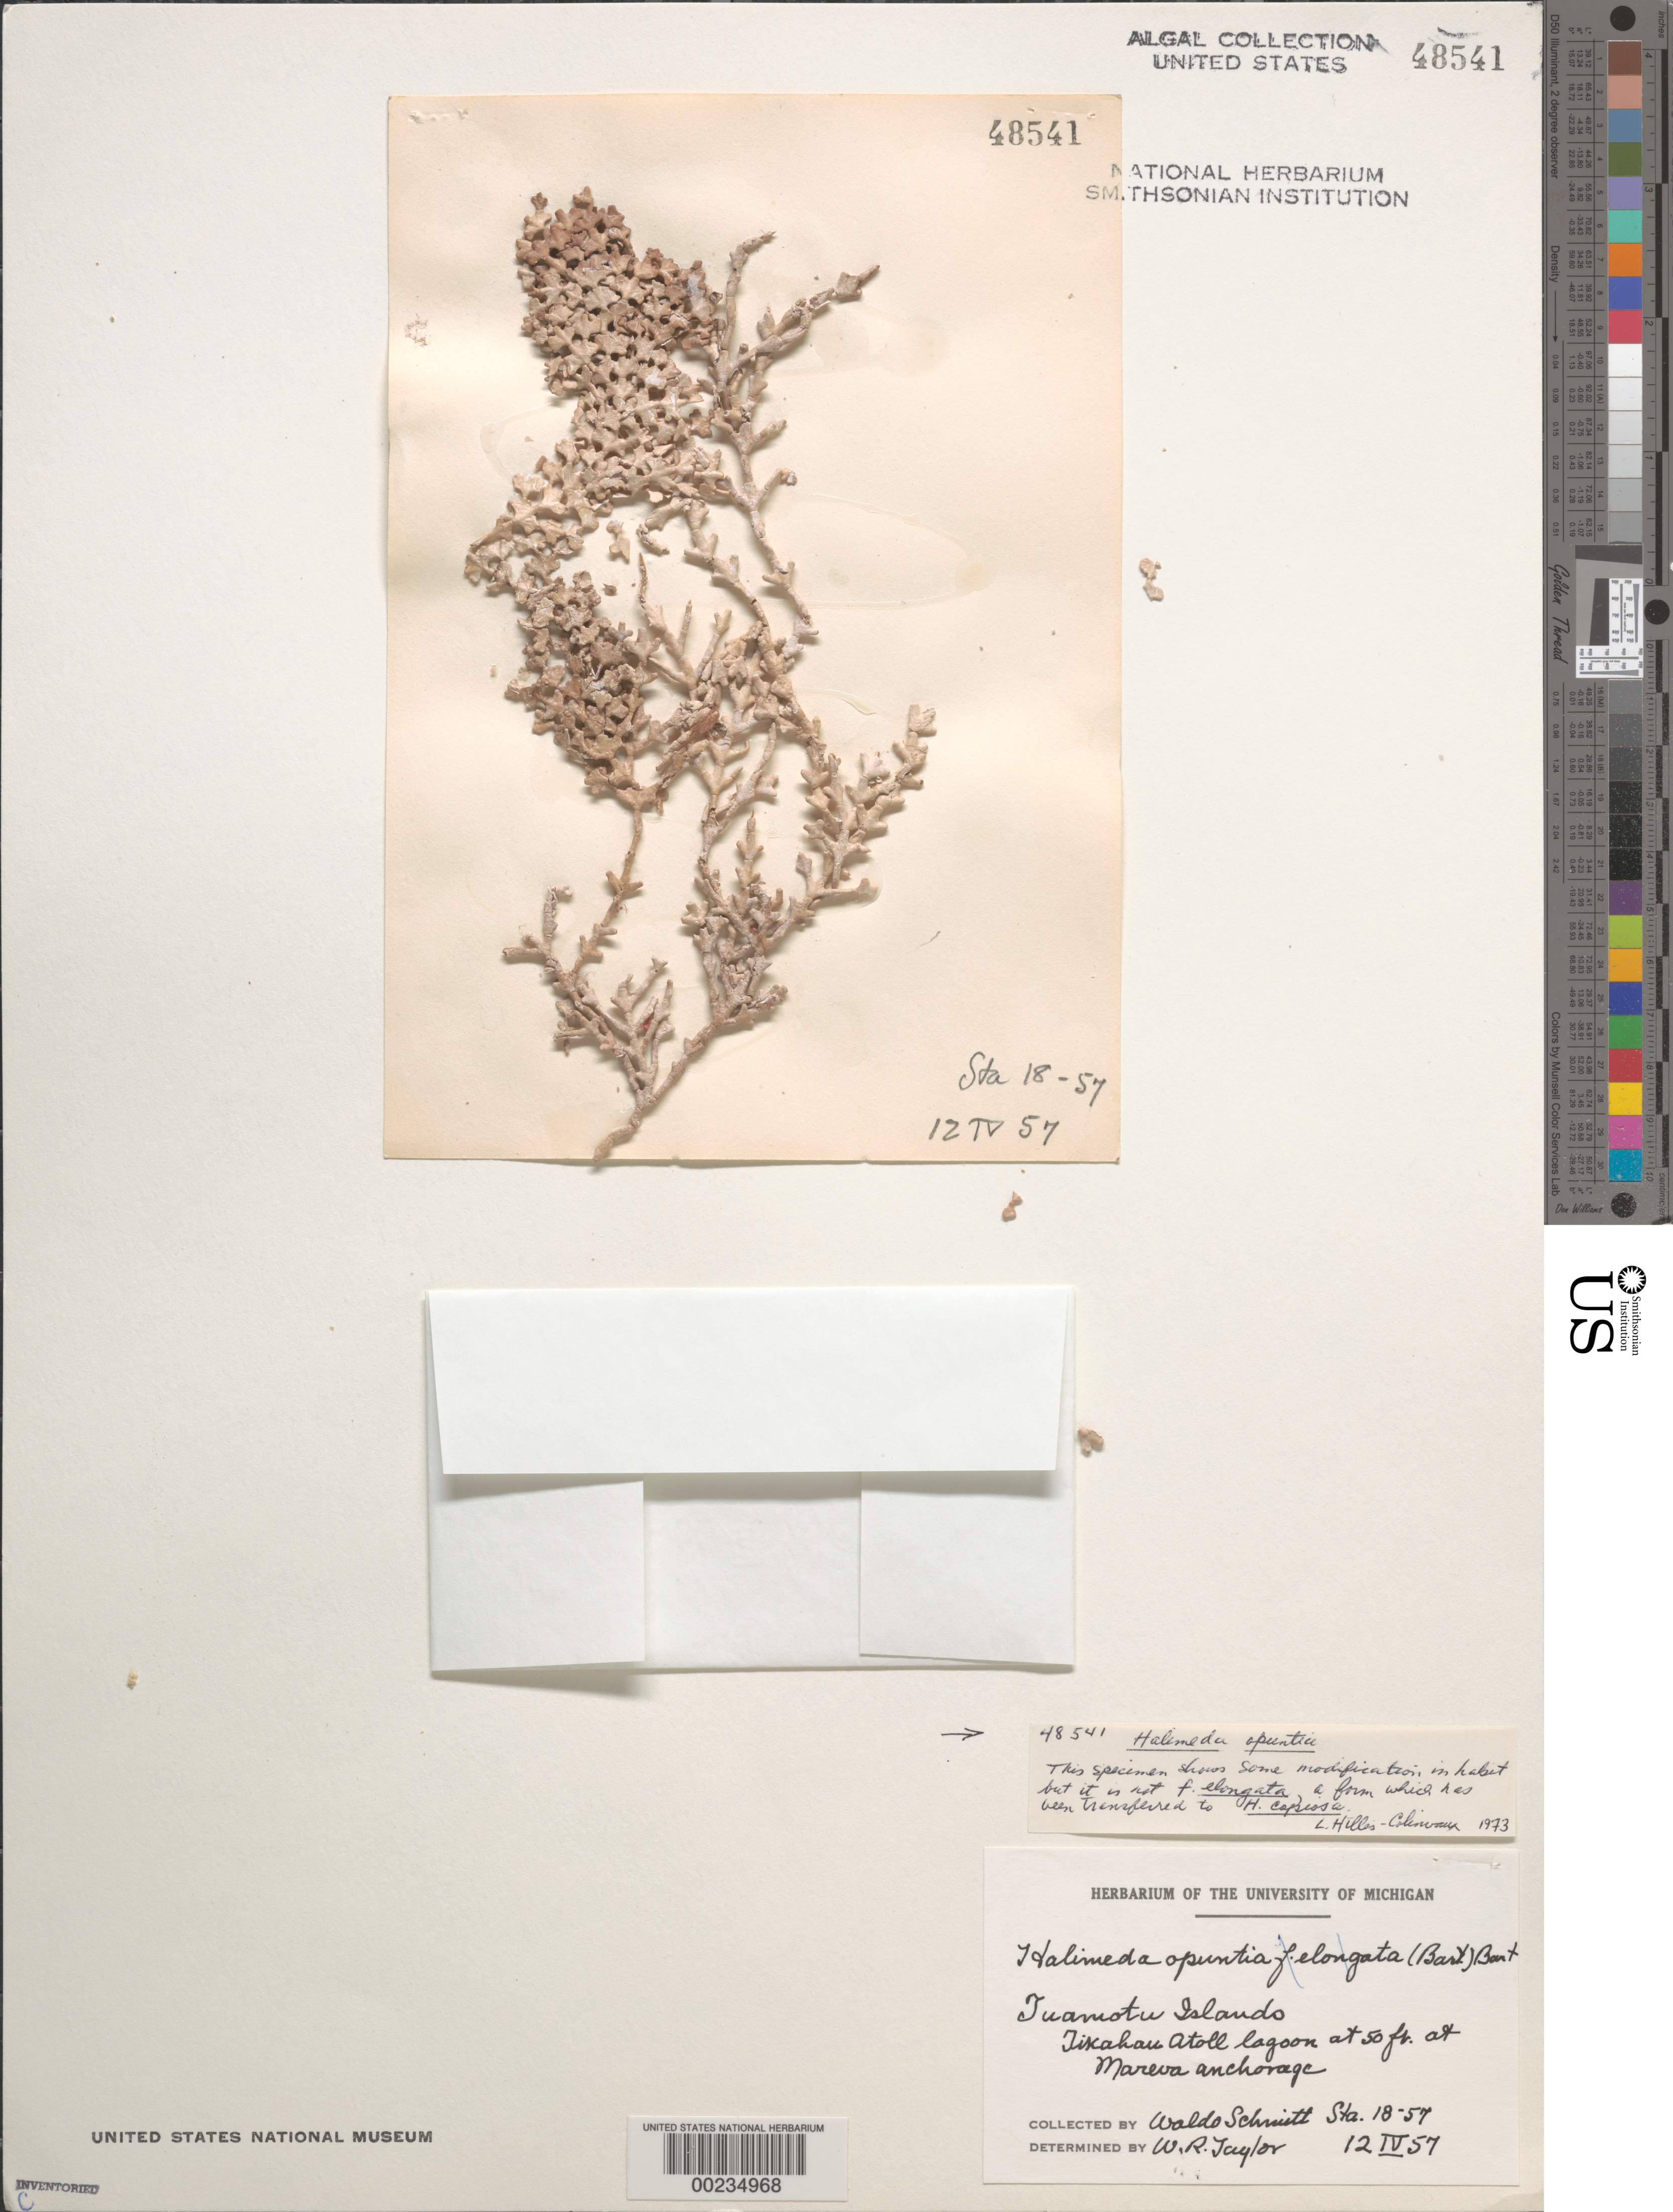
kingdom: Plantae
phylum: Chlorophyta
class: Ulvophyceae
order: Bryopsidales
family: Halimedaceae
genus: Halimeda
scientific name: Halimeda opuntia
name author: (L.) J.V.Lamouroux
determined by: Hillis-Colinvaux, L.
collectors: W. L. Schmitt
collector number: Station 18-57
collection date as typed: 12 Apr 1957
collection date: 1957-04-12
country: French Polynesia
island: Tikehau Atoll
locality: Mareva anchorage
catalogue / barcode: US 48541